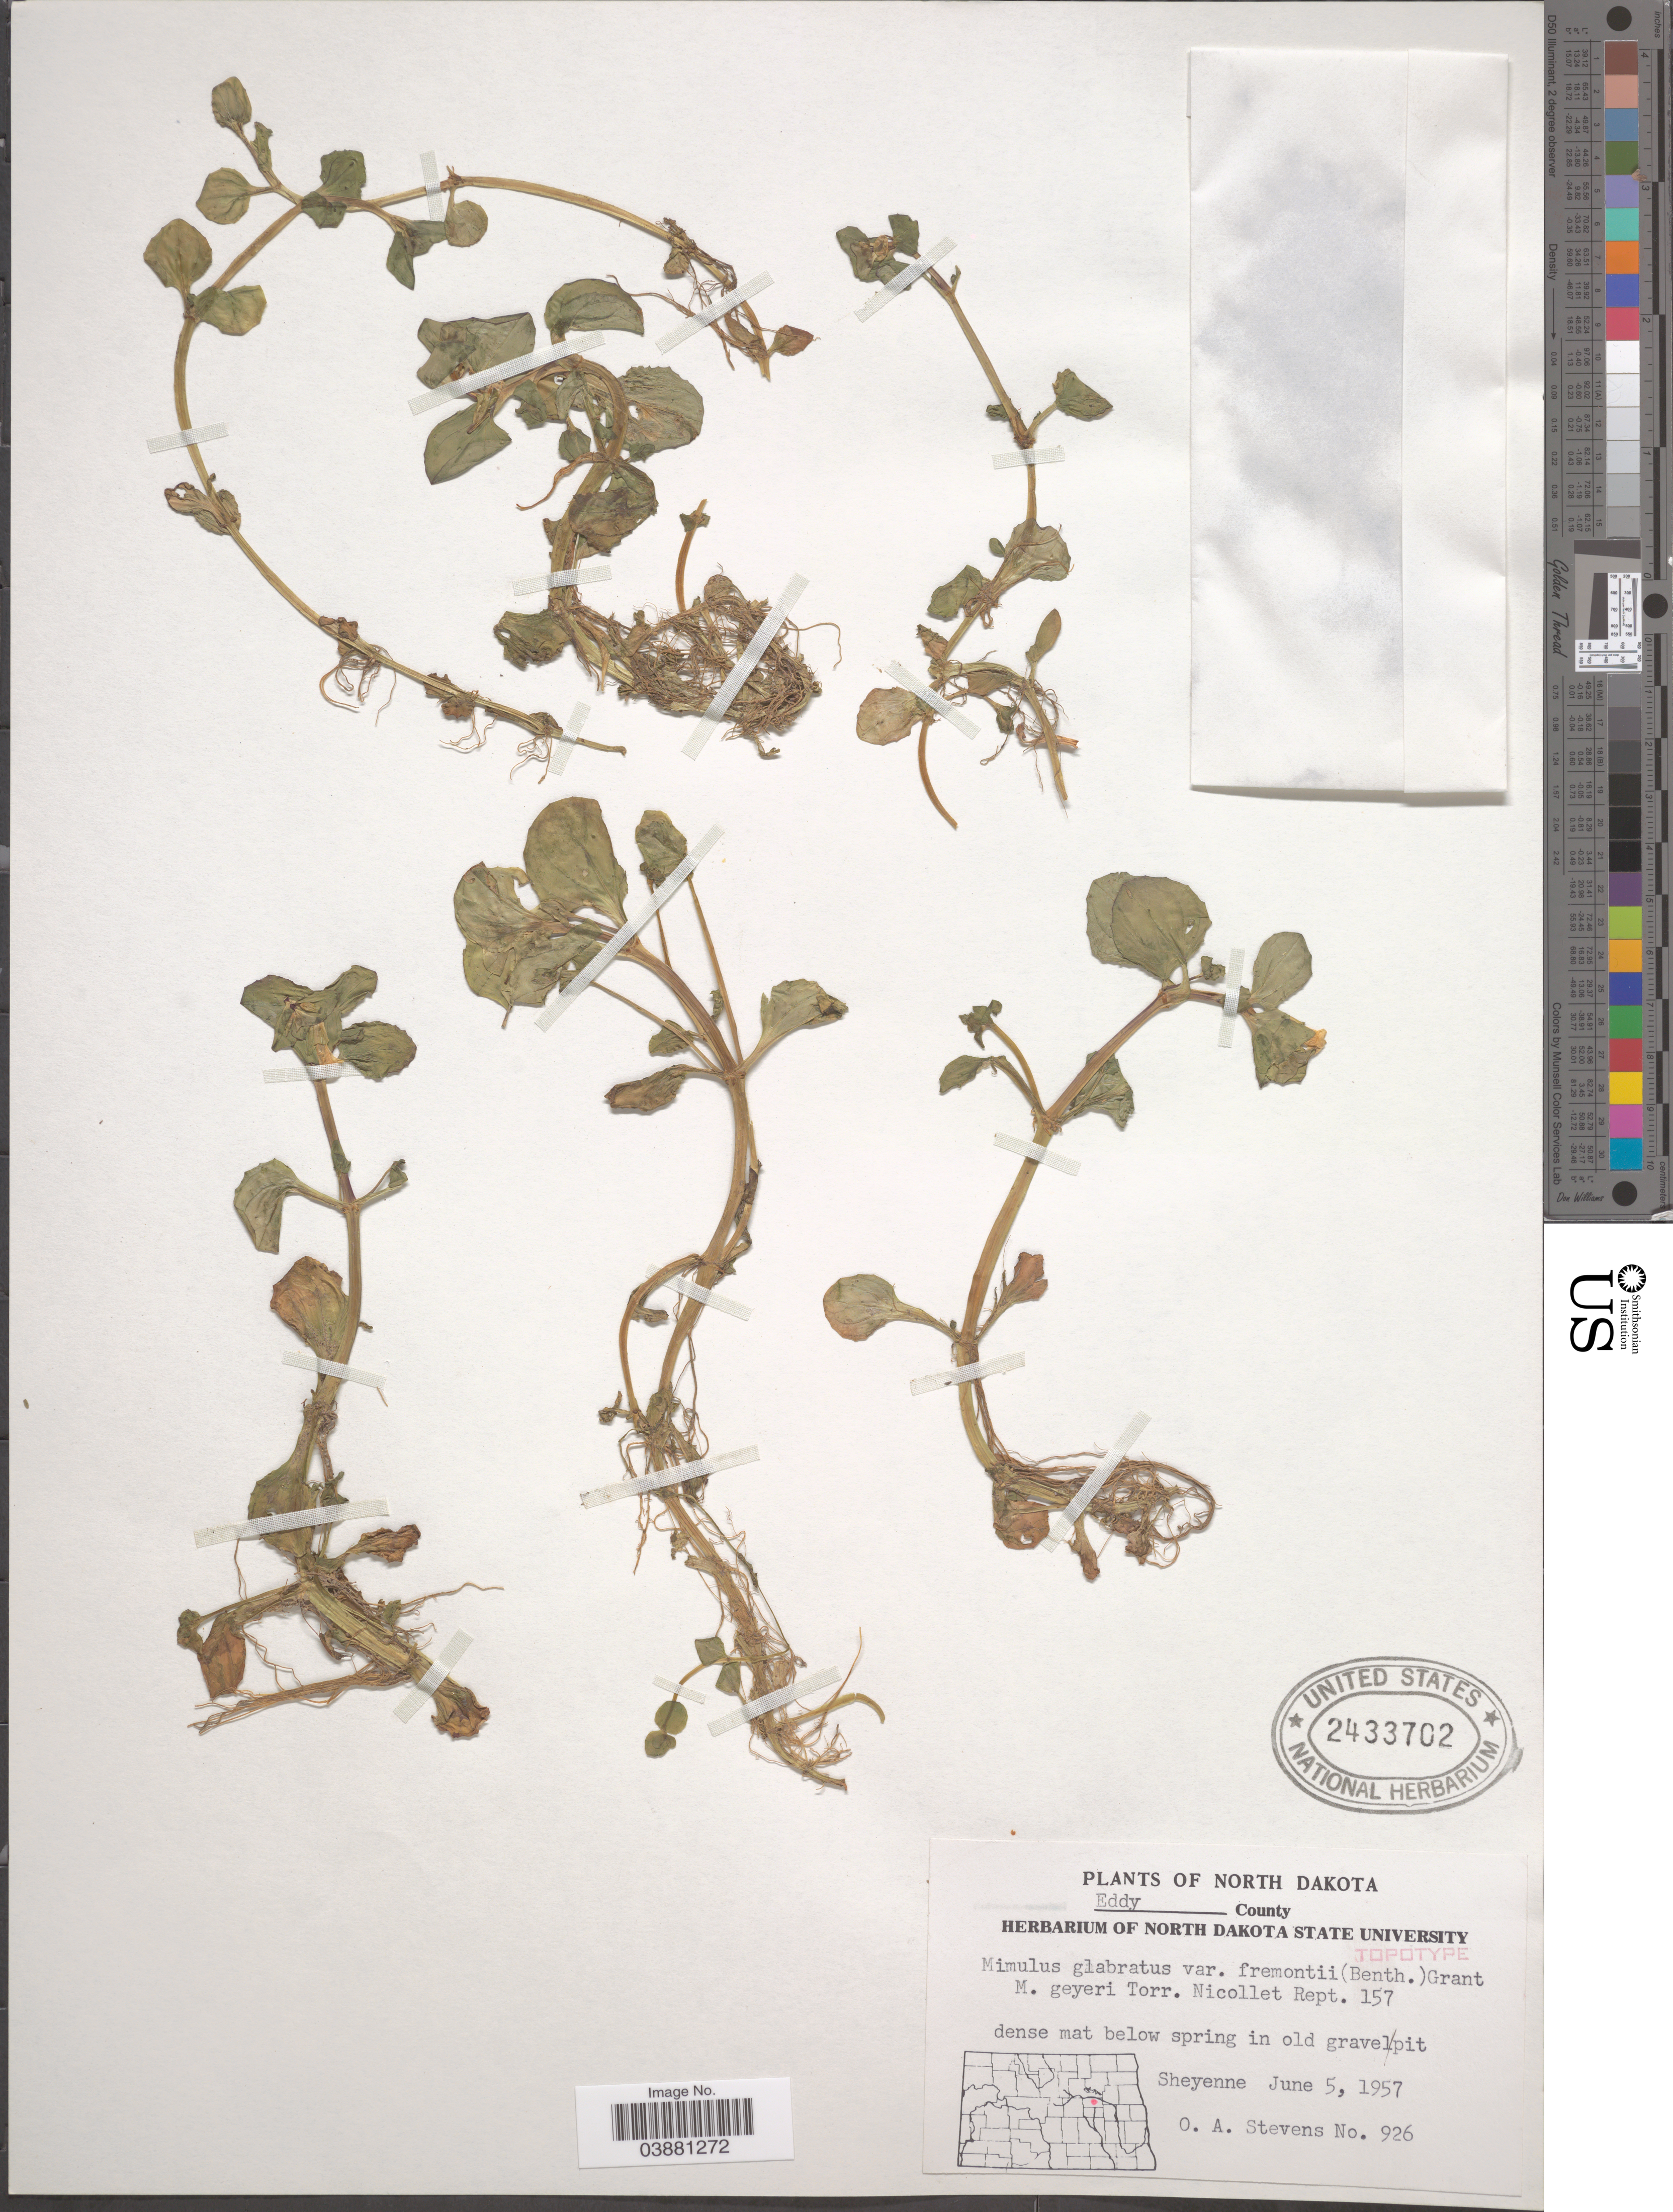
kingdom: Plantae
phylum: Tracheophyta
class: Magnoliopsida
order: Lamiales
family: Phrymaceae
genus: Mimulus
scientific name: Mimulus glabratus var. fremontii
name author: Kunth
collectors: O. A. Stevens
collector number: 926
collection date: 1957-06-05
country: United States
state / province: North Dakota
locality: Eddy County. dense mat below spring in old gravel pit. Sheyenne.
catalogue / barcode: US 2433702